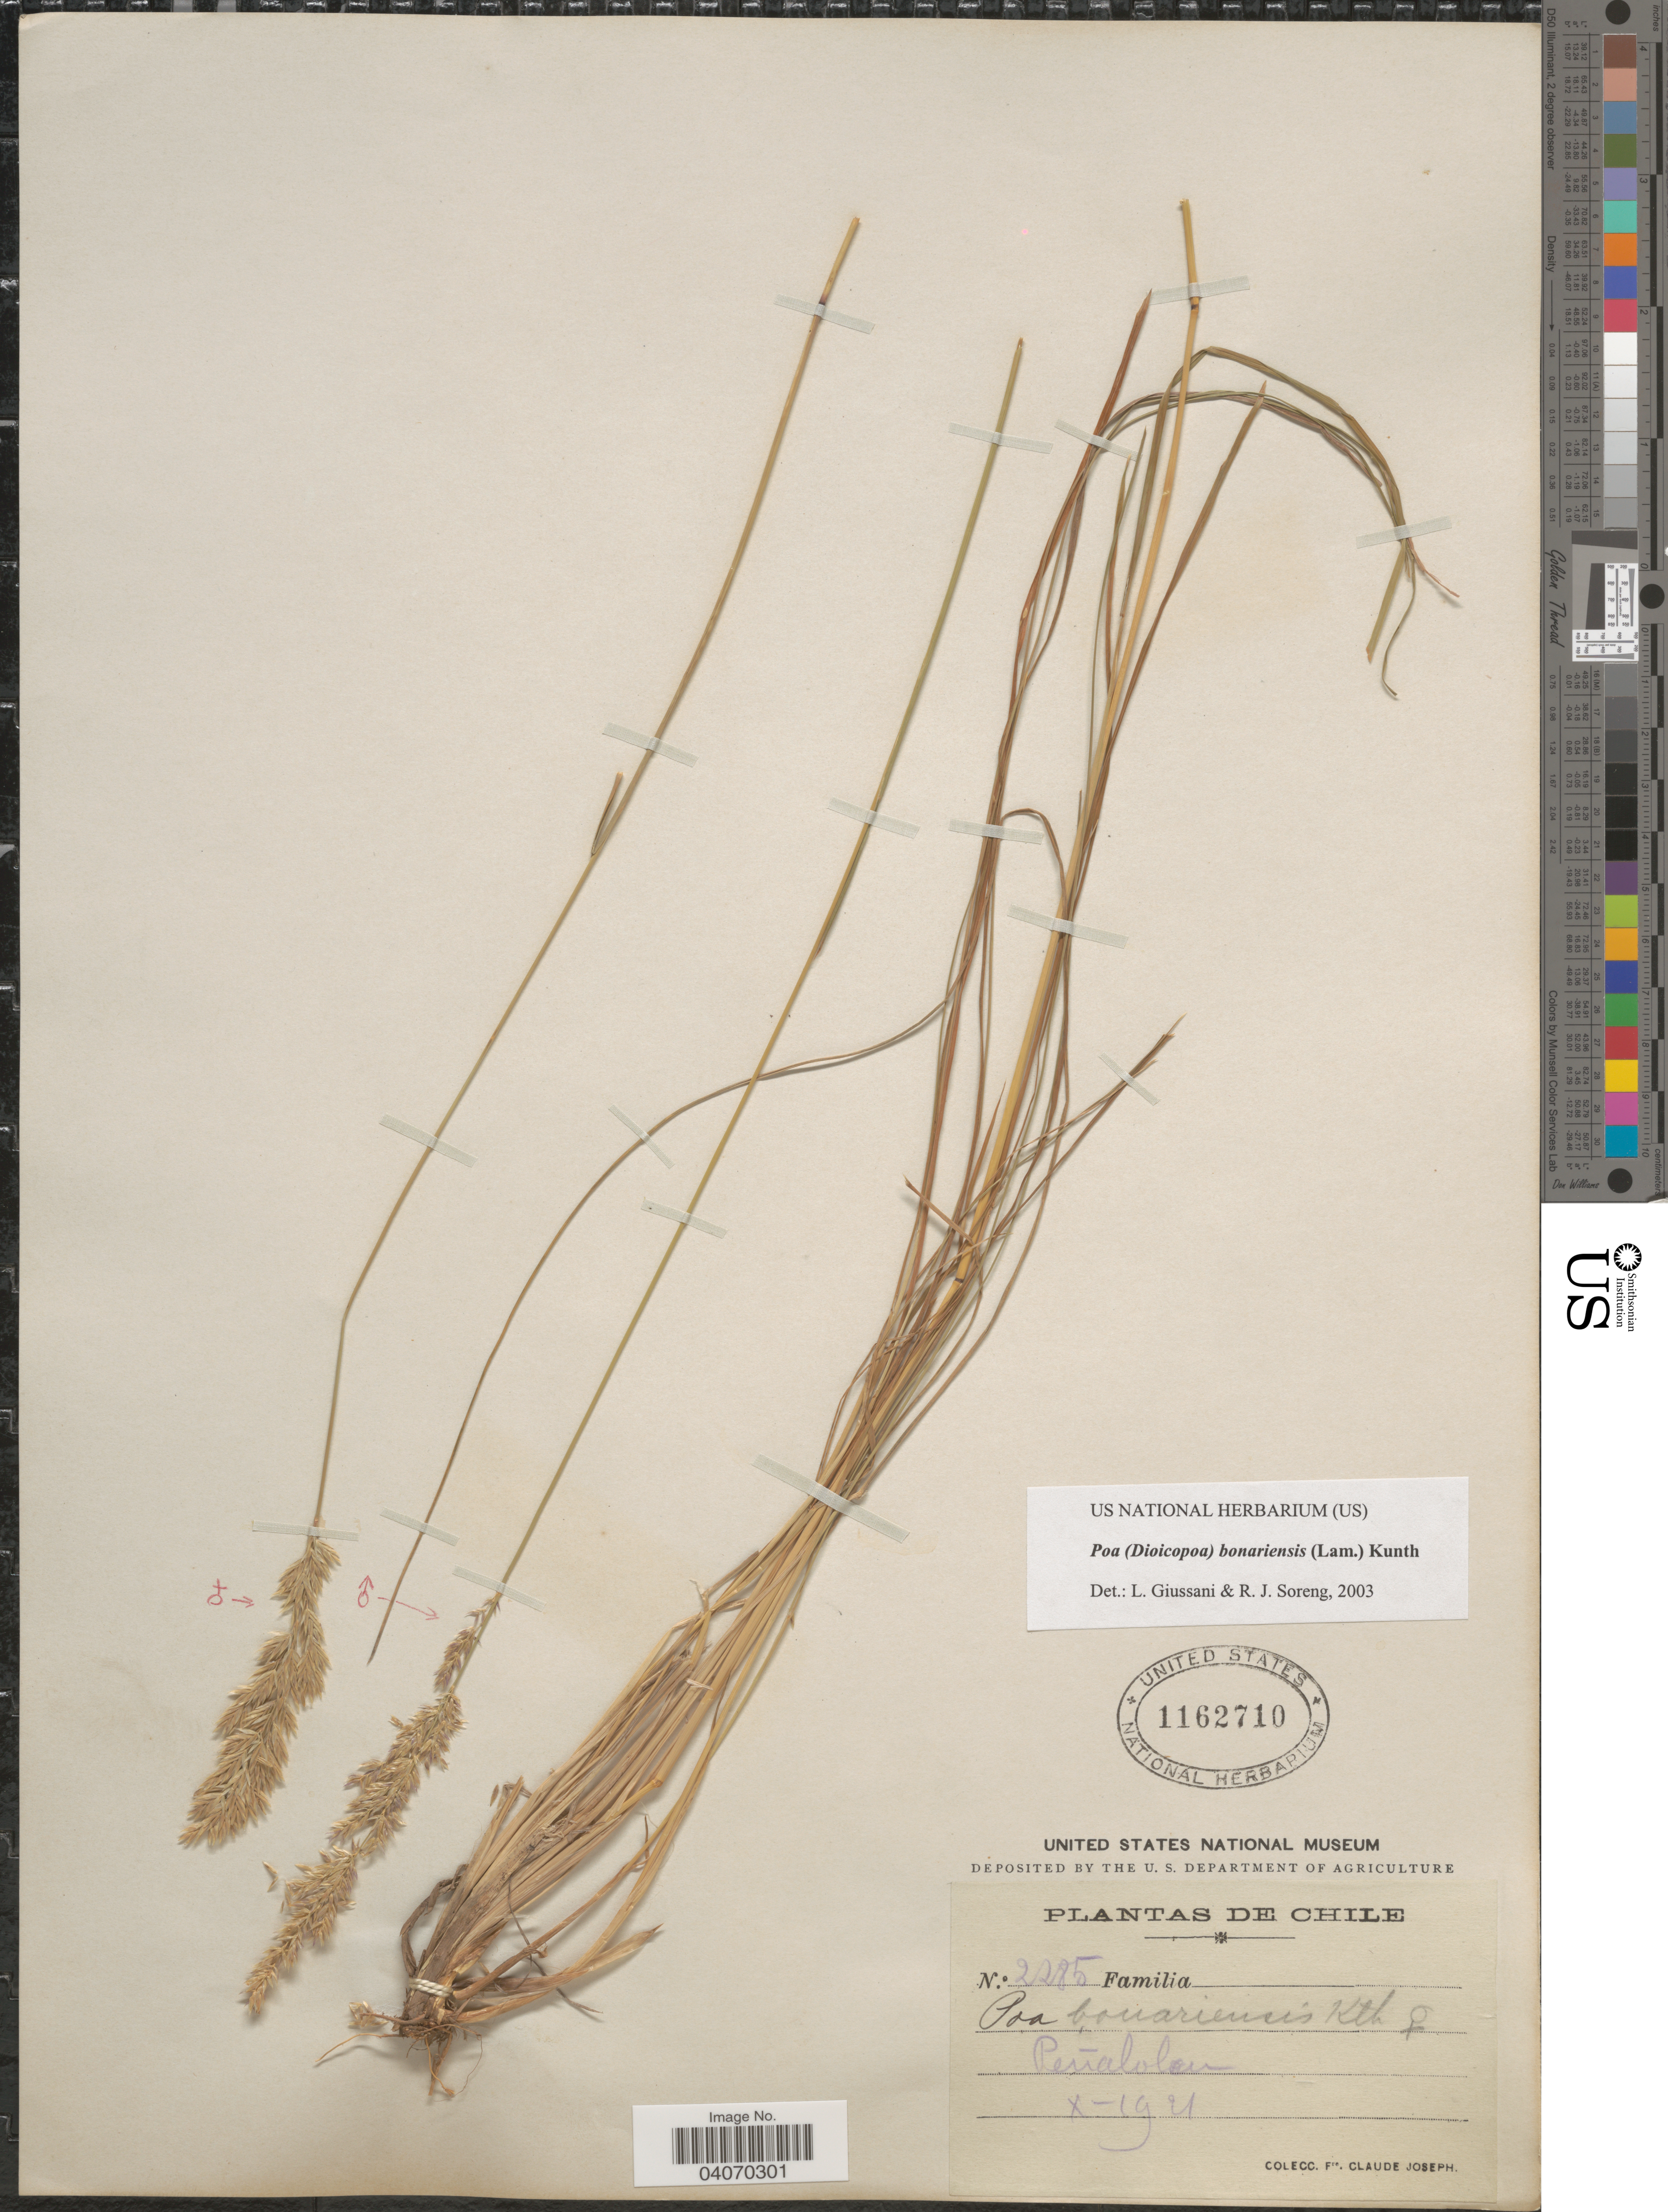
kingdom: Plantae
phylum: Tracheophyta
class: Liliopsida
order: Poales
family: Poaceae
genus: Poa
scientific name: Poa bonariensis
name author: (Lam.) Kunth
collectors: Bro. Claude-Joseph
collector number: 2285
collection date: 1921-10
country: Chile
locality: Peñalolen.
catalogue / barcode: US 1162710